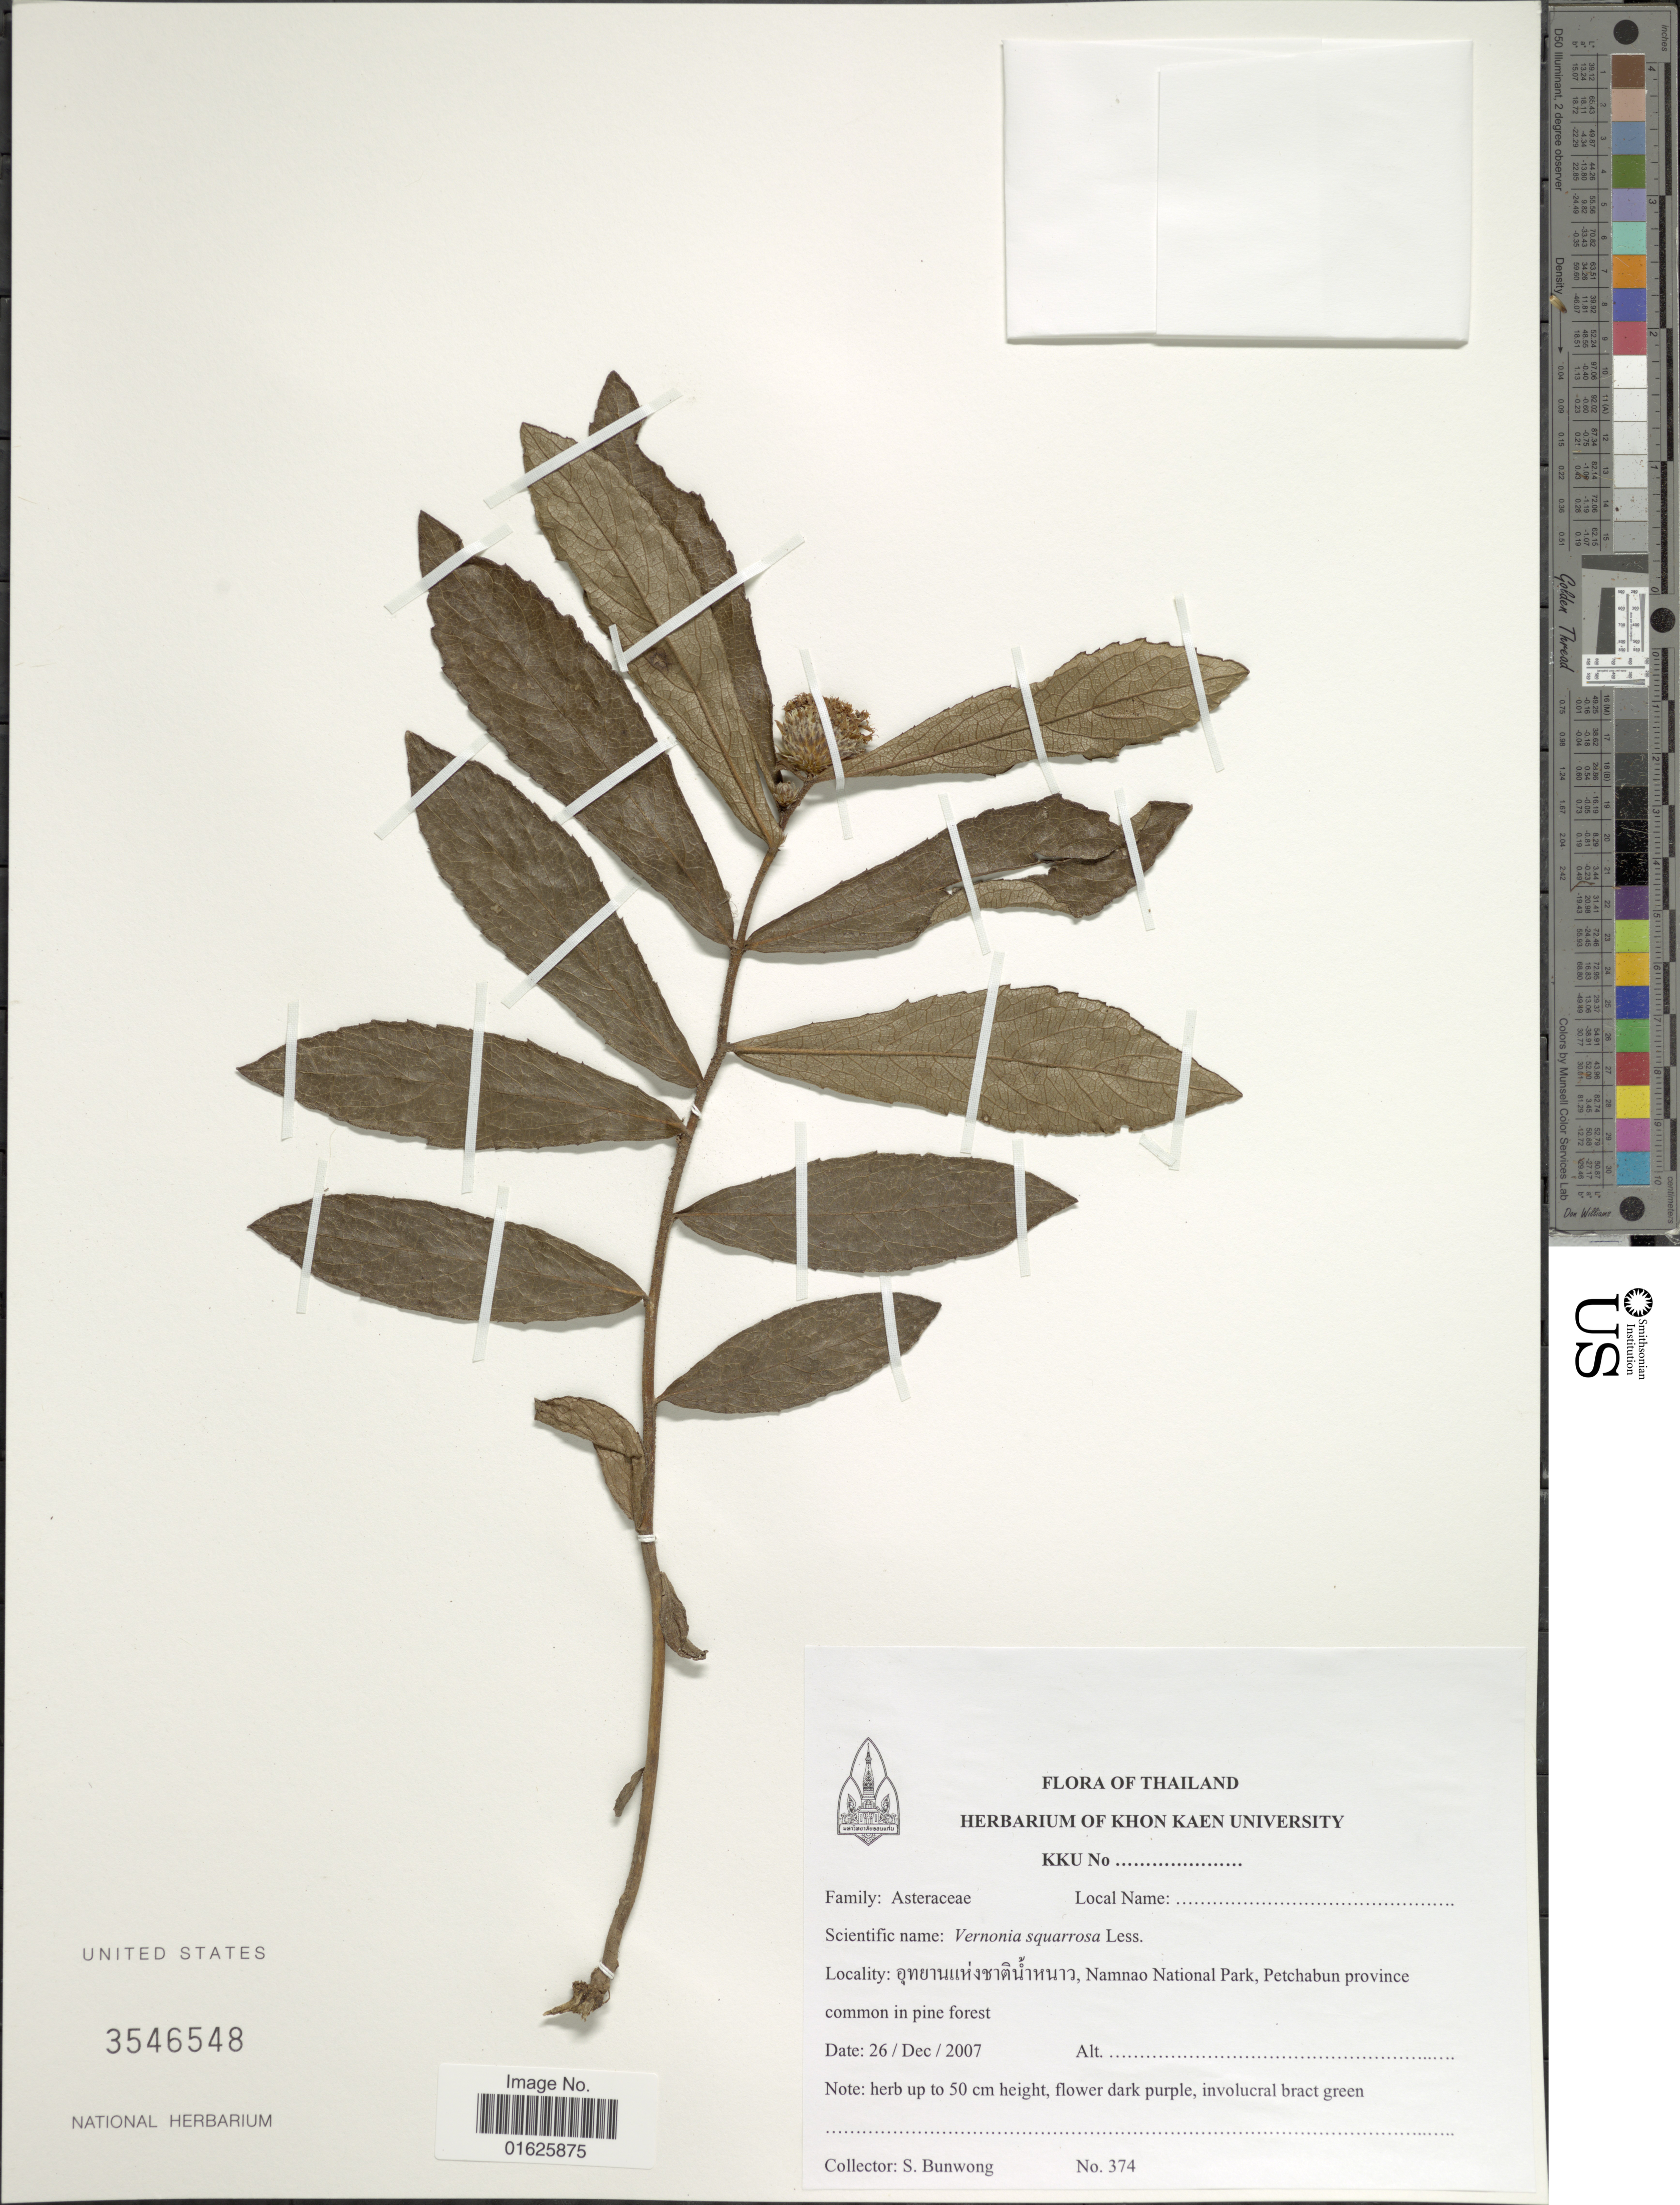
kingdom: Plantae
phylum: Tracheophyta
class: Magnoliopsida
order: Asterales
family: Asteraceae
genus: Acilepis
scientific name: Acilepis sp.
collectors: S. Bunwong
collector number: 374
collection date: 2007-12-26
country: Thailand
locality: X, Namnao National Park, Petchabun province common in pine forest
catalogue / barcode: US 3546548